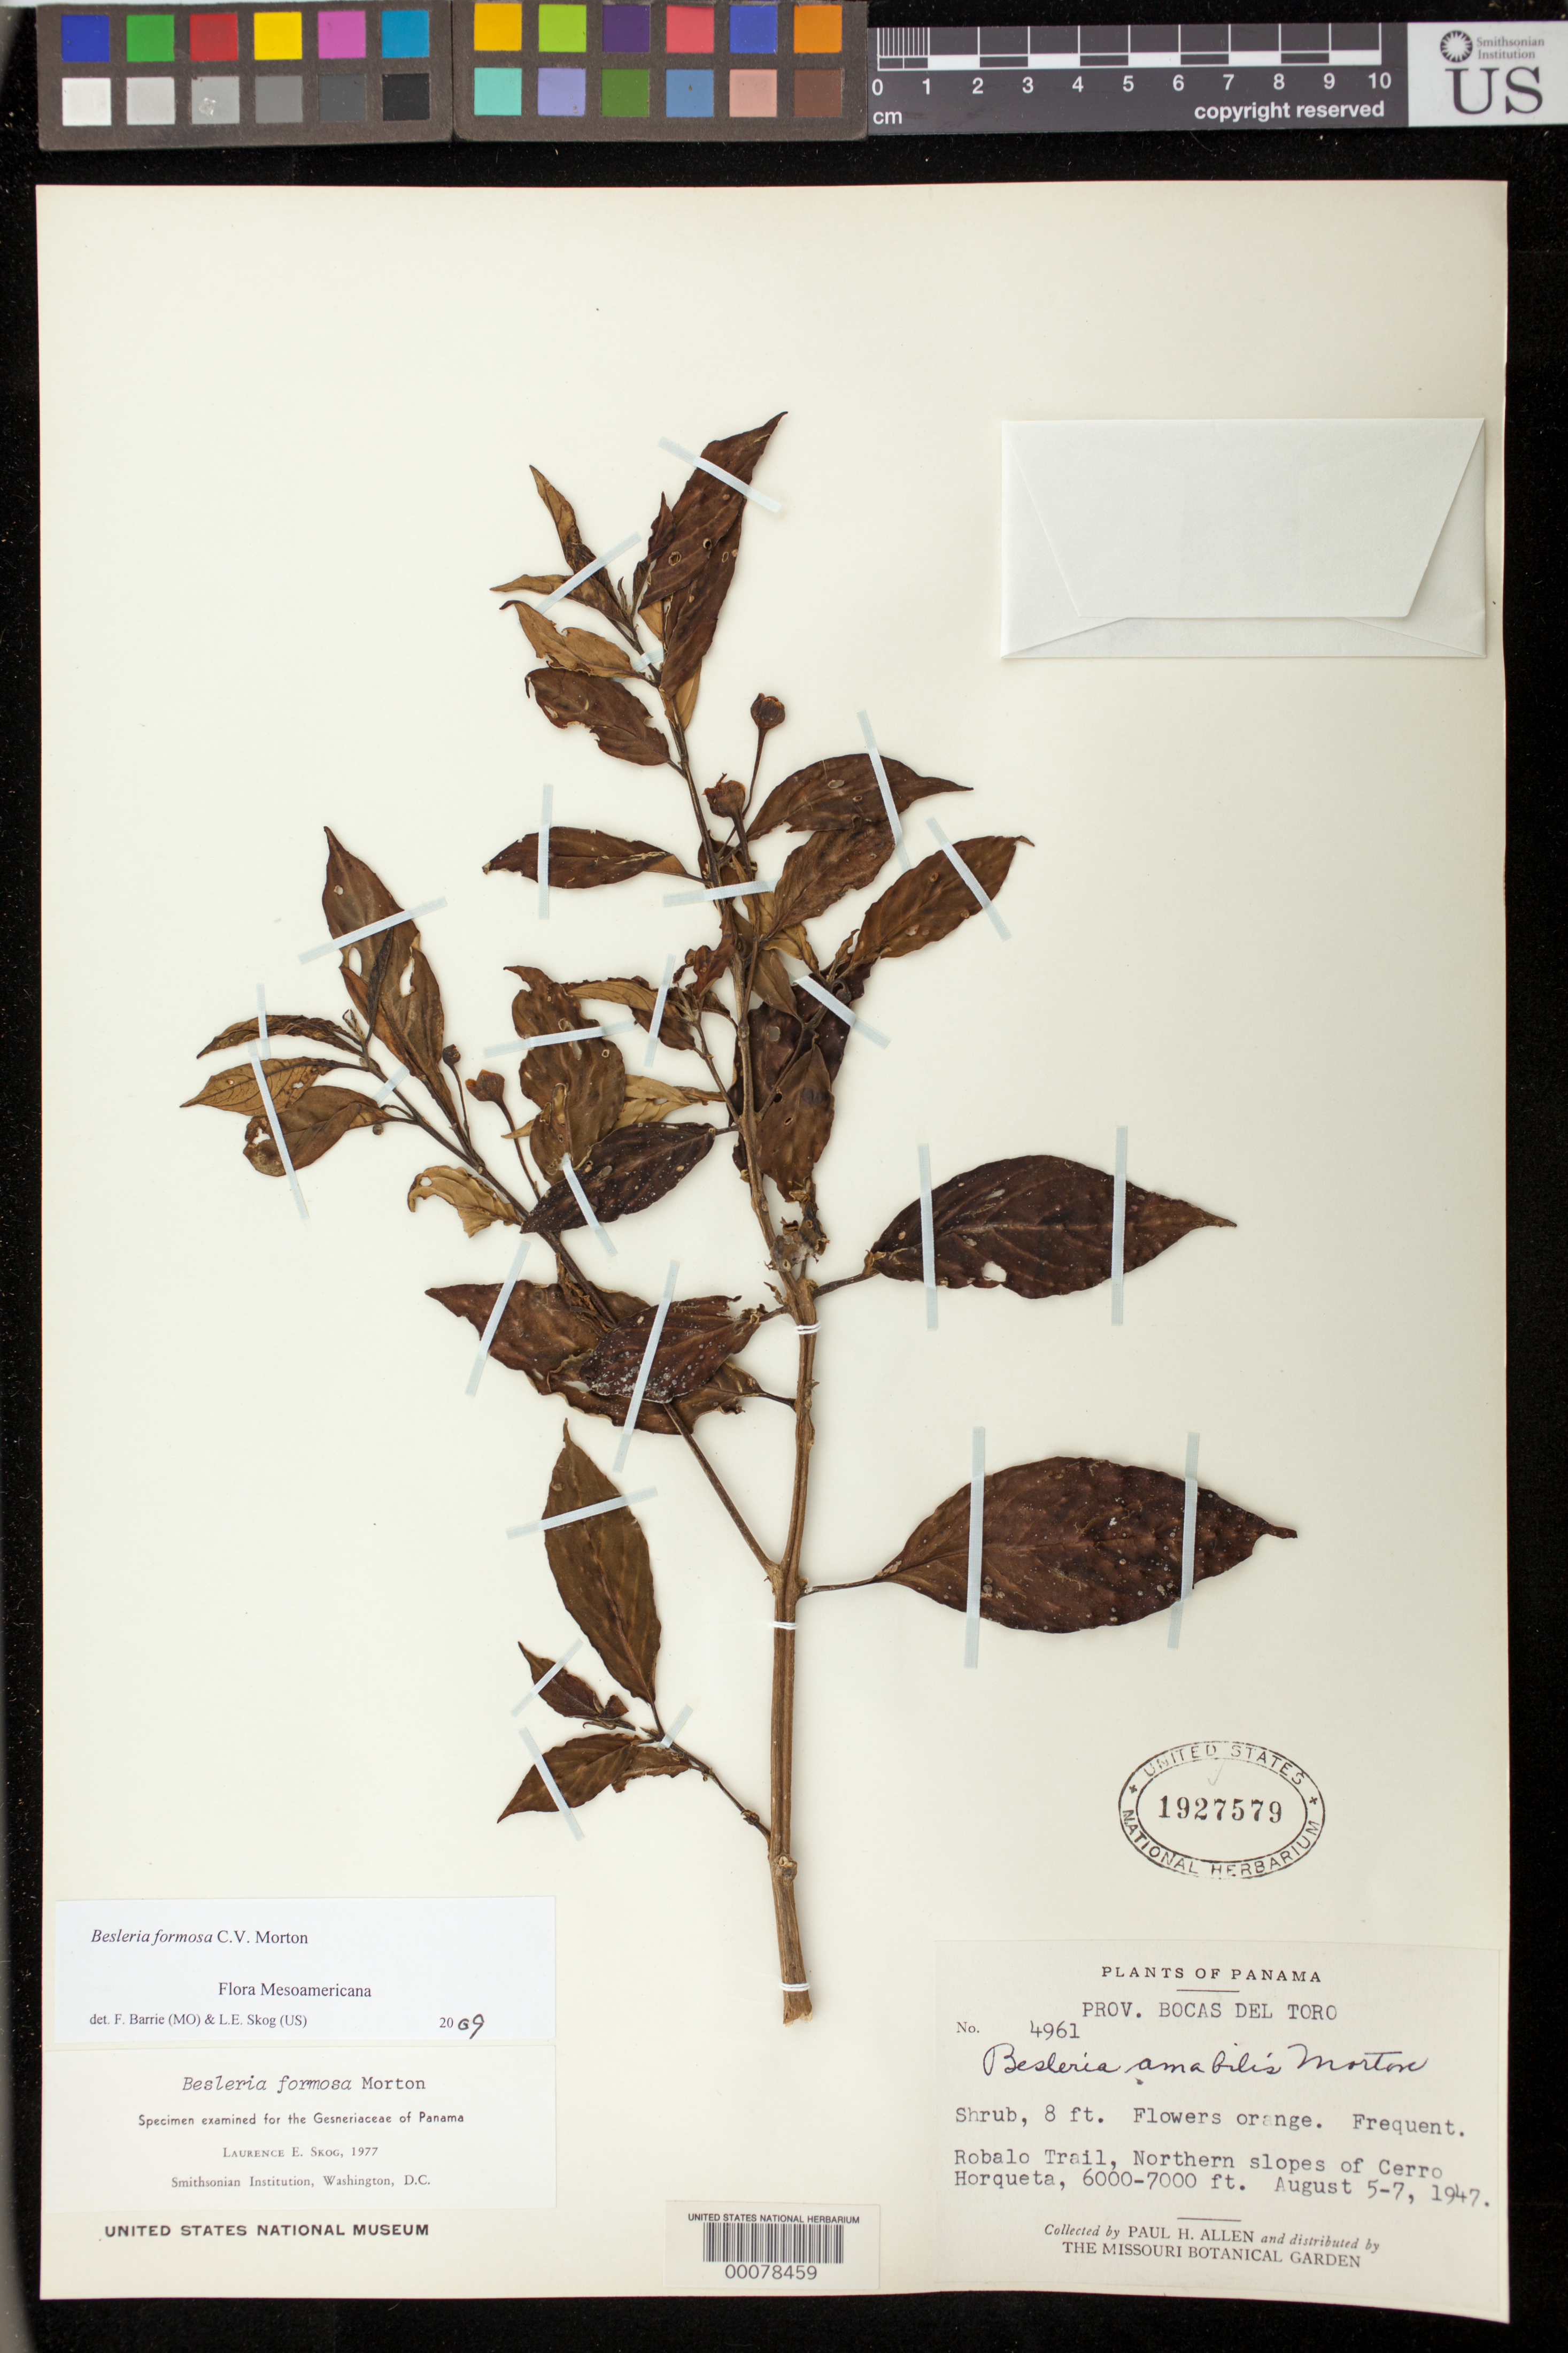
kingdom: Plantae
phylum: Tracheophyta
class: Magnoliopsida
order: Lamiales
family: Gesneriaceae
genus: Besleria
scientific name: Besleria amabilis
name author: C.V. Morton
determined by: Skog, Laurence E.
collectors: P. H. Allen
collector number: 4961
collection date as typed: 5-7 Aug 1947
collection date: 1947-08-05/1947-08-07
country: Panama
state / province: Bocas del Toro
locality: Robalo trail, northern slopes of Cerro Horqueta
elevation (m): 1829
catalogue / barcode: US 1927579